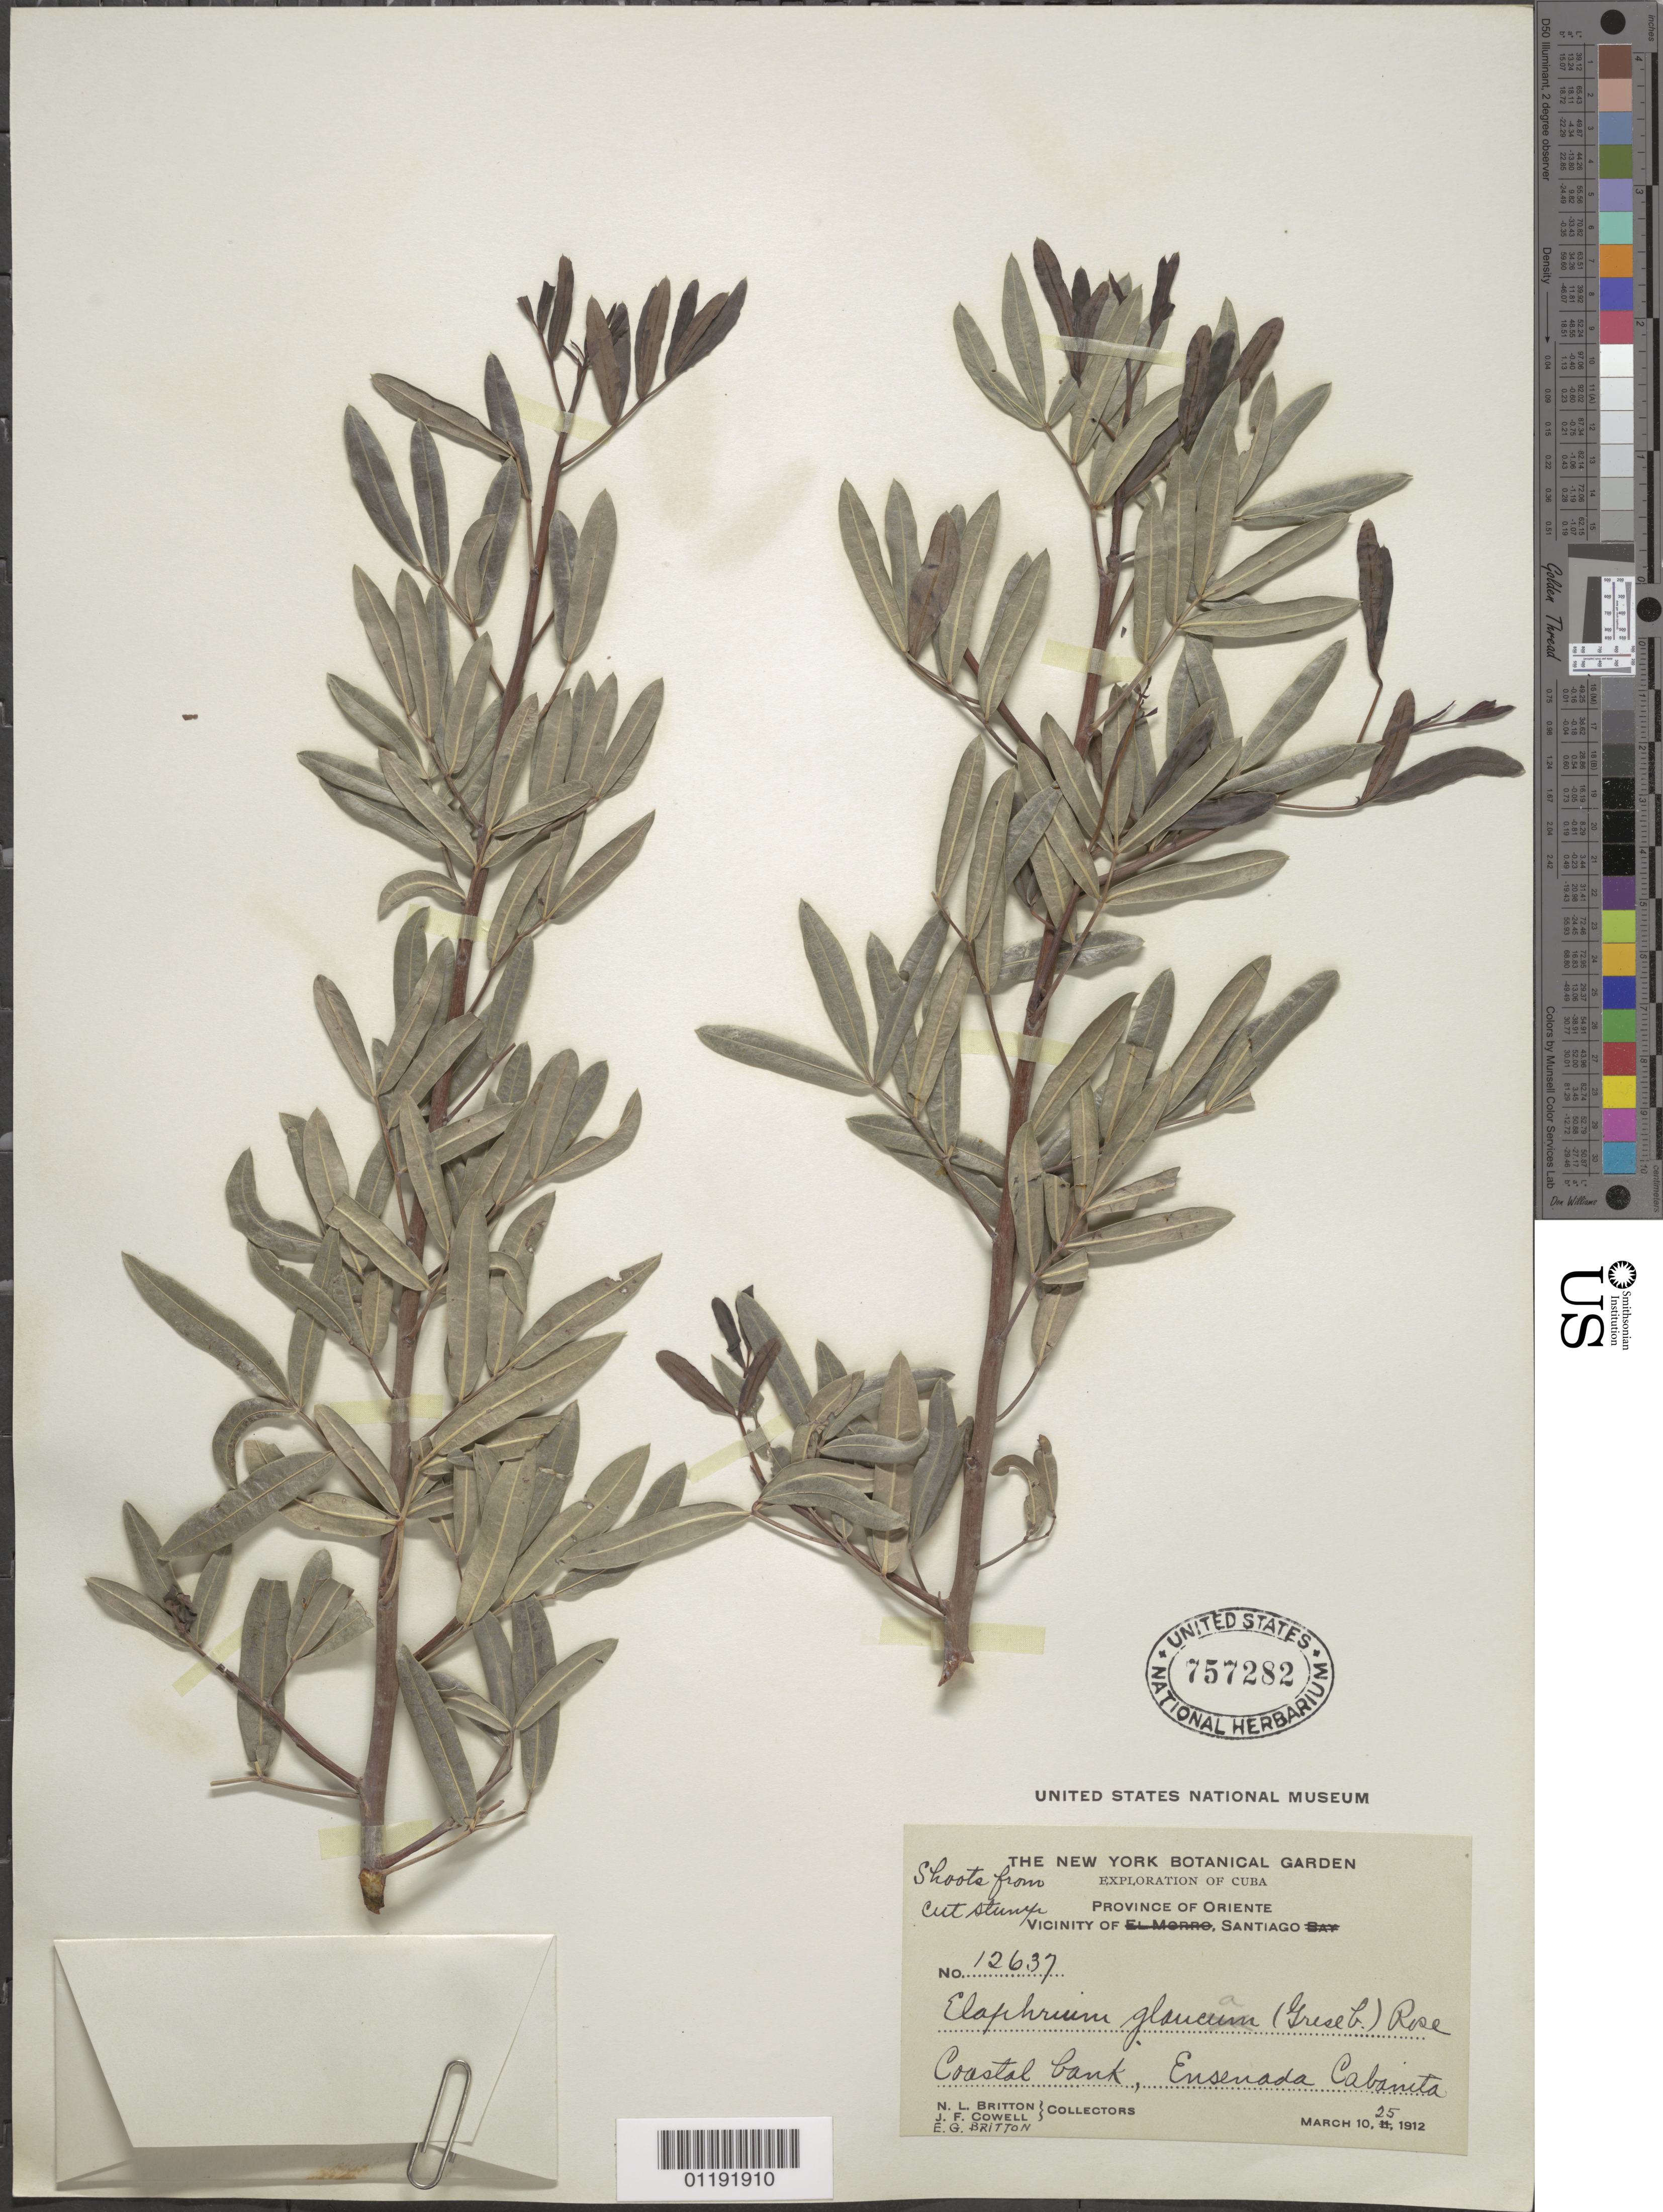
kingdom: Plantae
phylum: Tracheophyta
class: Magnoliopsida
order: Sapindales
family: Burseraceae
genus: Bursera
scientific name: Bursera glauca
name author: Griseb.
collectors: N. Britton, J. F. Cowell & E. G. Britton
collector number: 12637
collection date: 1912-03-10,1912-03-25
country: Cuba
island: Cuba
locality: Ensenada Cabanita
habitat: Coastal bank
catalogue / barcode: US 757282